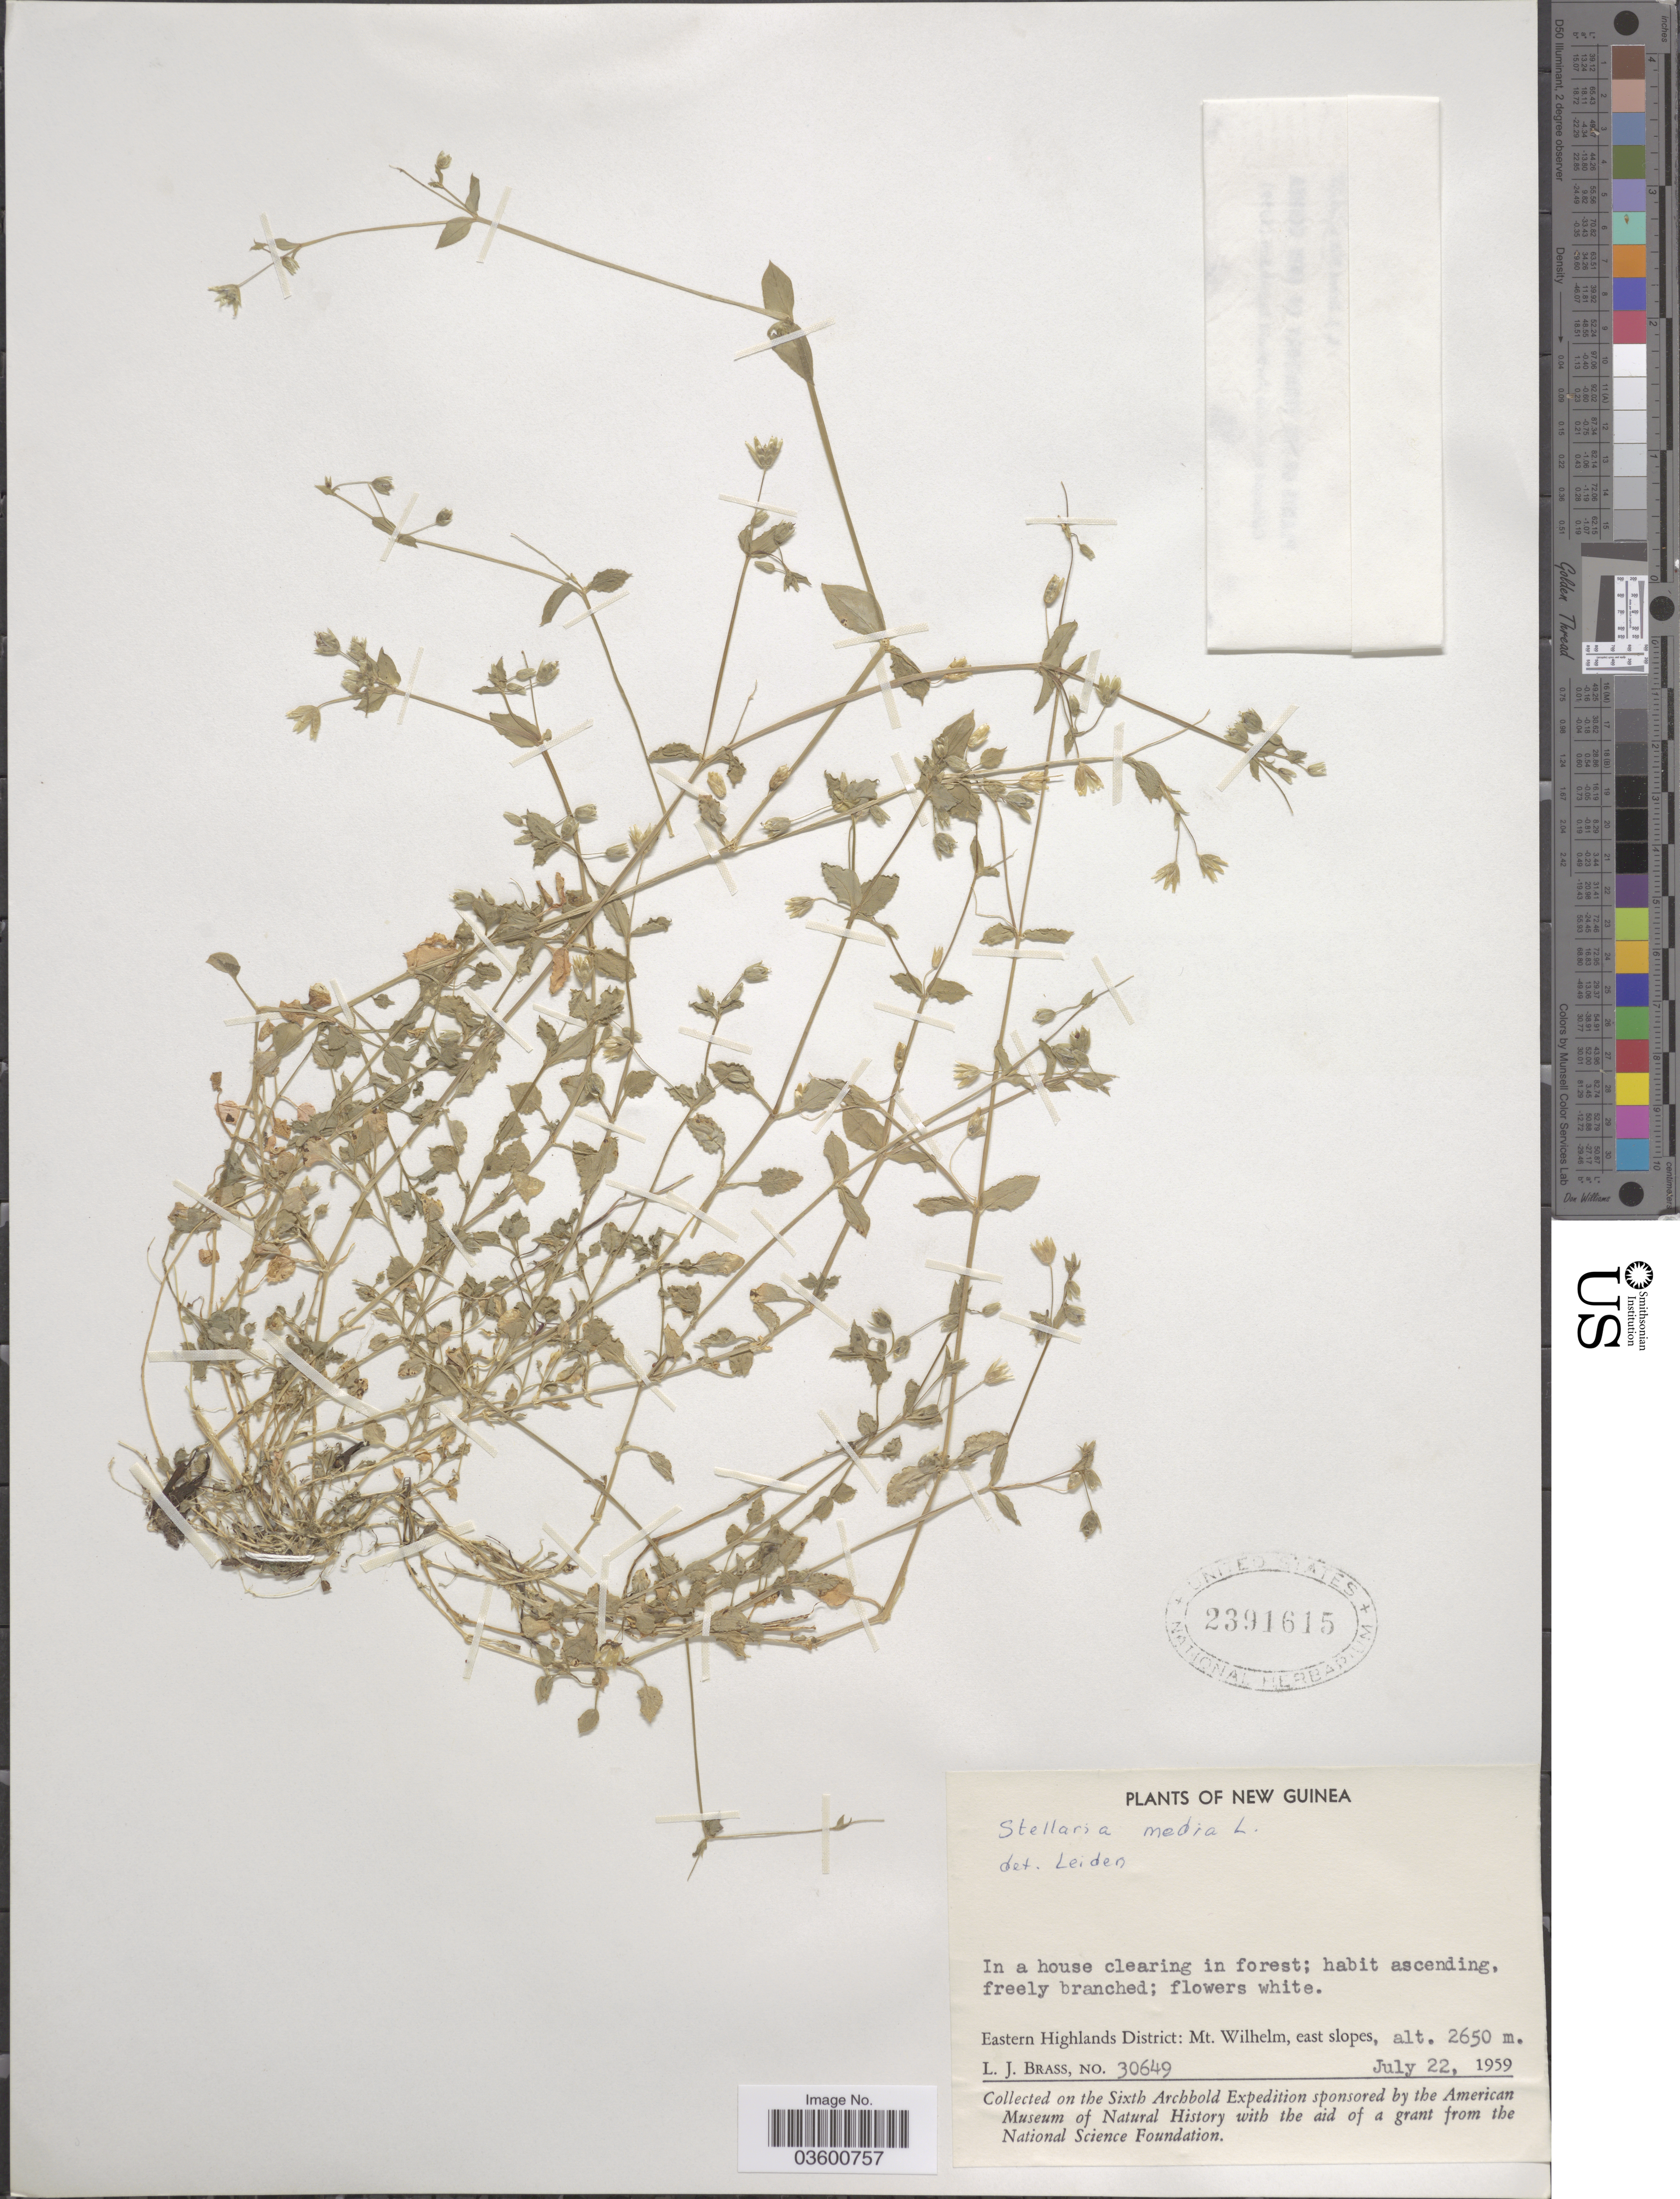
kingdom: Plantae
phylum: Tracheophyta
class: Magnoliopsida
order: Caryophyllales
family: Caryophyllaceae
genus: Stellaria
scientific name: Stellaria media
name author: (L.) Vill.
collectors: L. J. Brass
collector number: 30649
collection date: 1959-07-22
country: Papua New Guinea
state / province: Eastern Highlands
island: New Guinea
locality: New Guinea. Eastern Highlands District: Mt. Wilhelm, east slopes.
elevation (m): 2650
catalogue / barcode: US 2391615